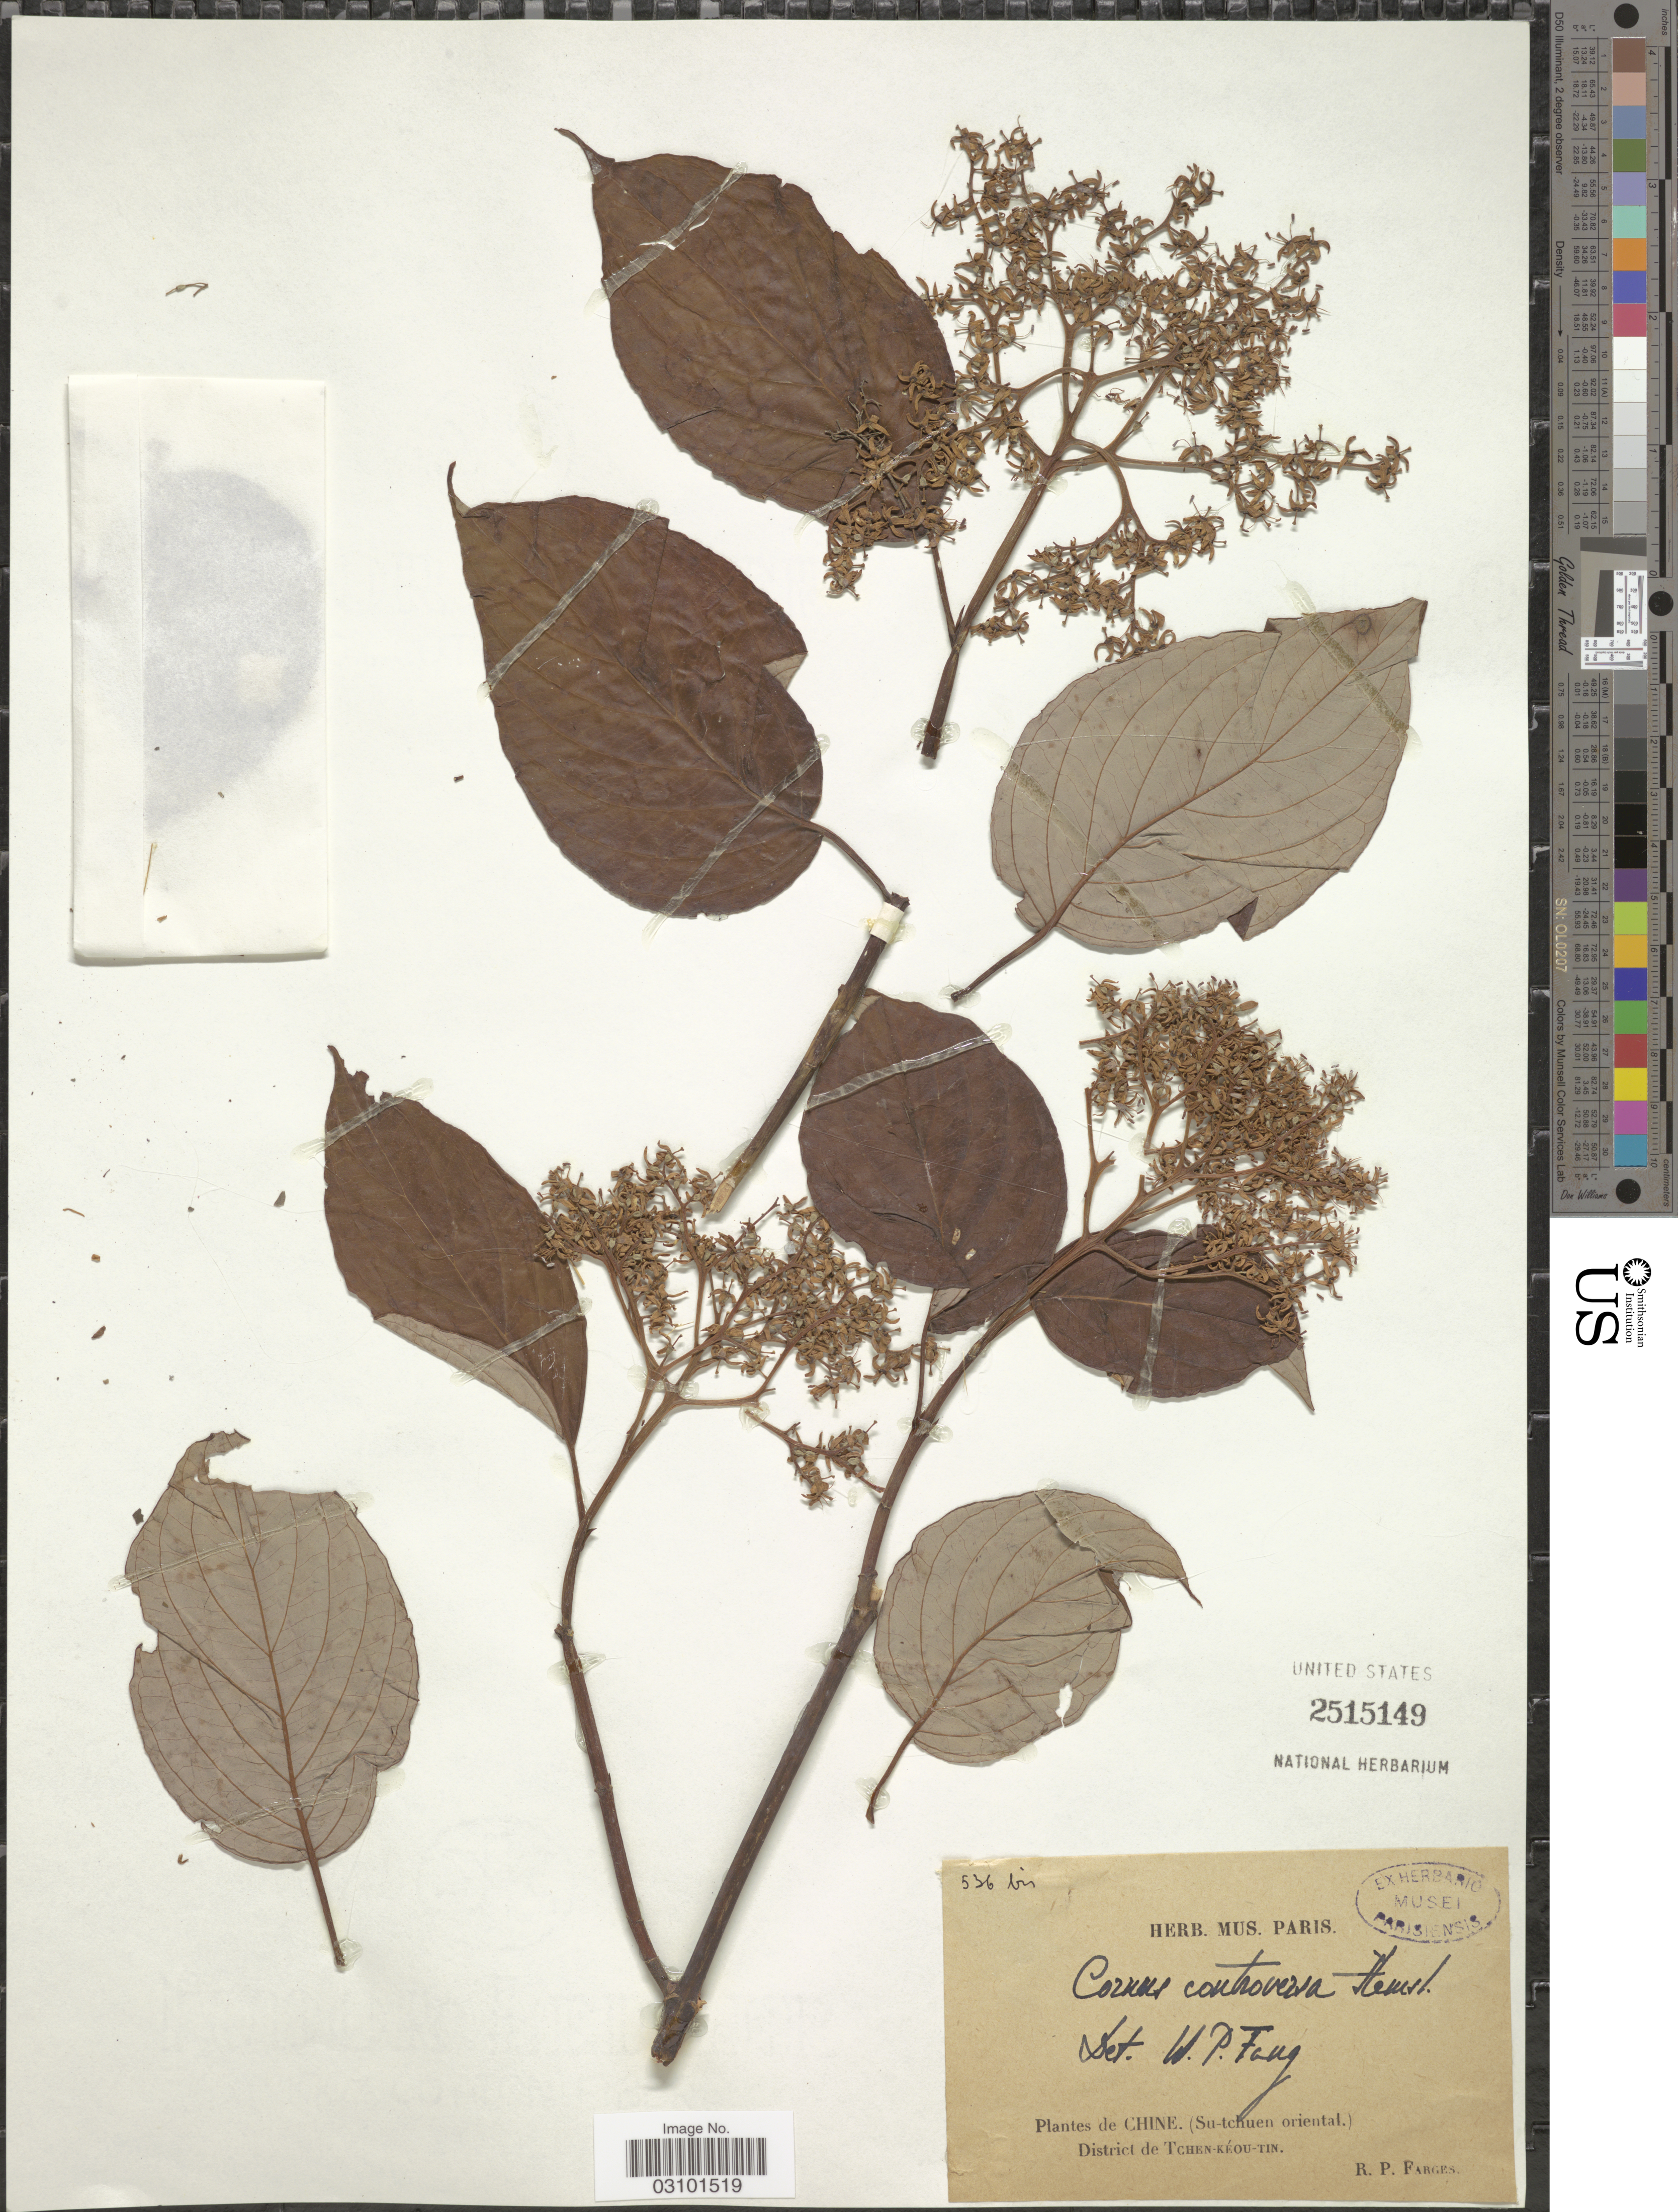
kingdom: Plantae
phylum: Tracheophyta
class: Magnoliopsida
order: Cornales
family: Cornaceae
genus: Cornus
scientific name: Cornus controversa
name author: Hemsl.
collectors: R. Farges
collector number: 536bis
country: China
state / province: Sichuan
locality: (Su-tchuen oriental.) District de tchen-Kéou-Tin.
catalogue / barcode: US 2515149